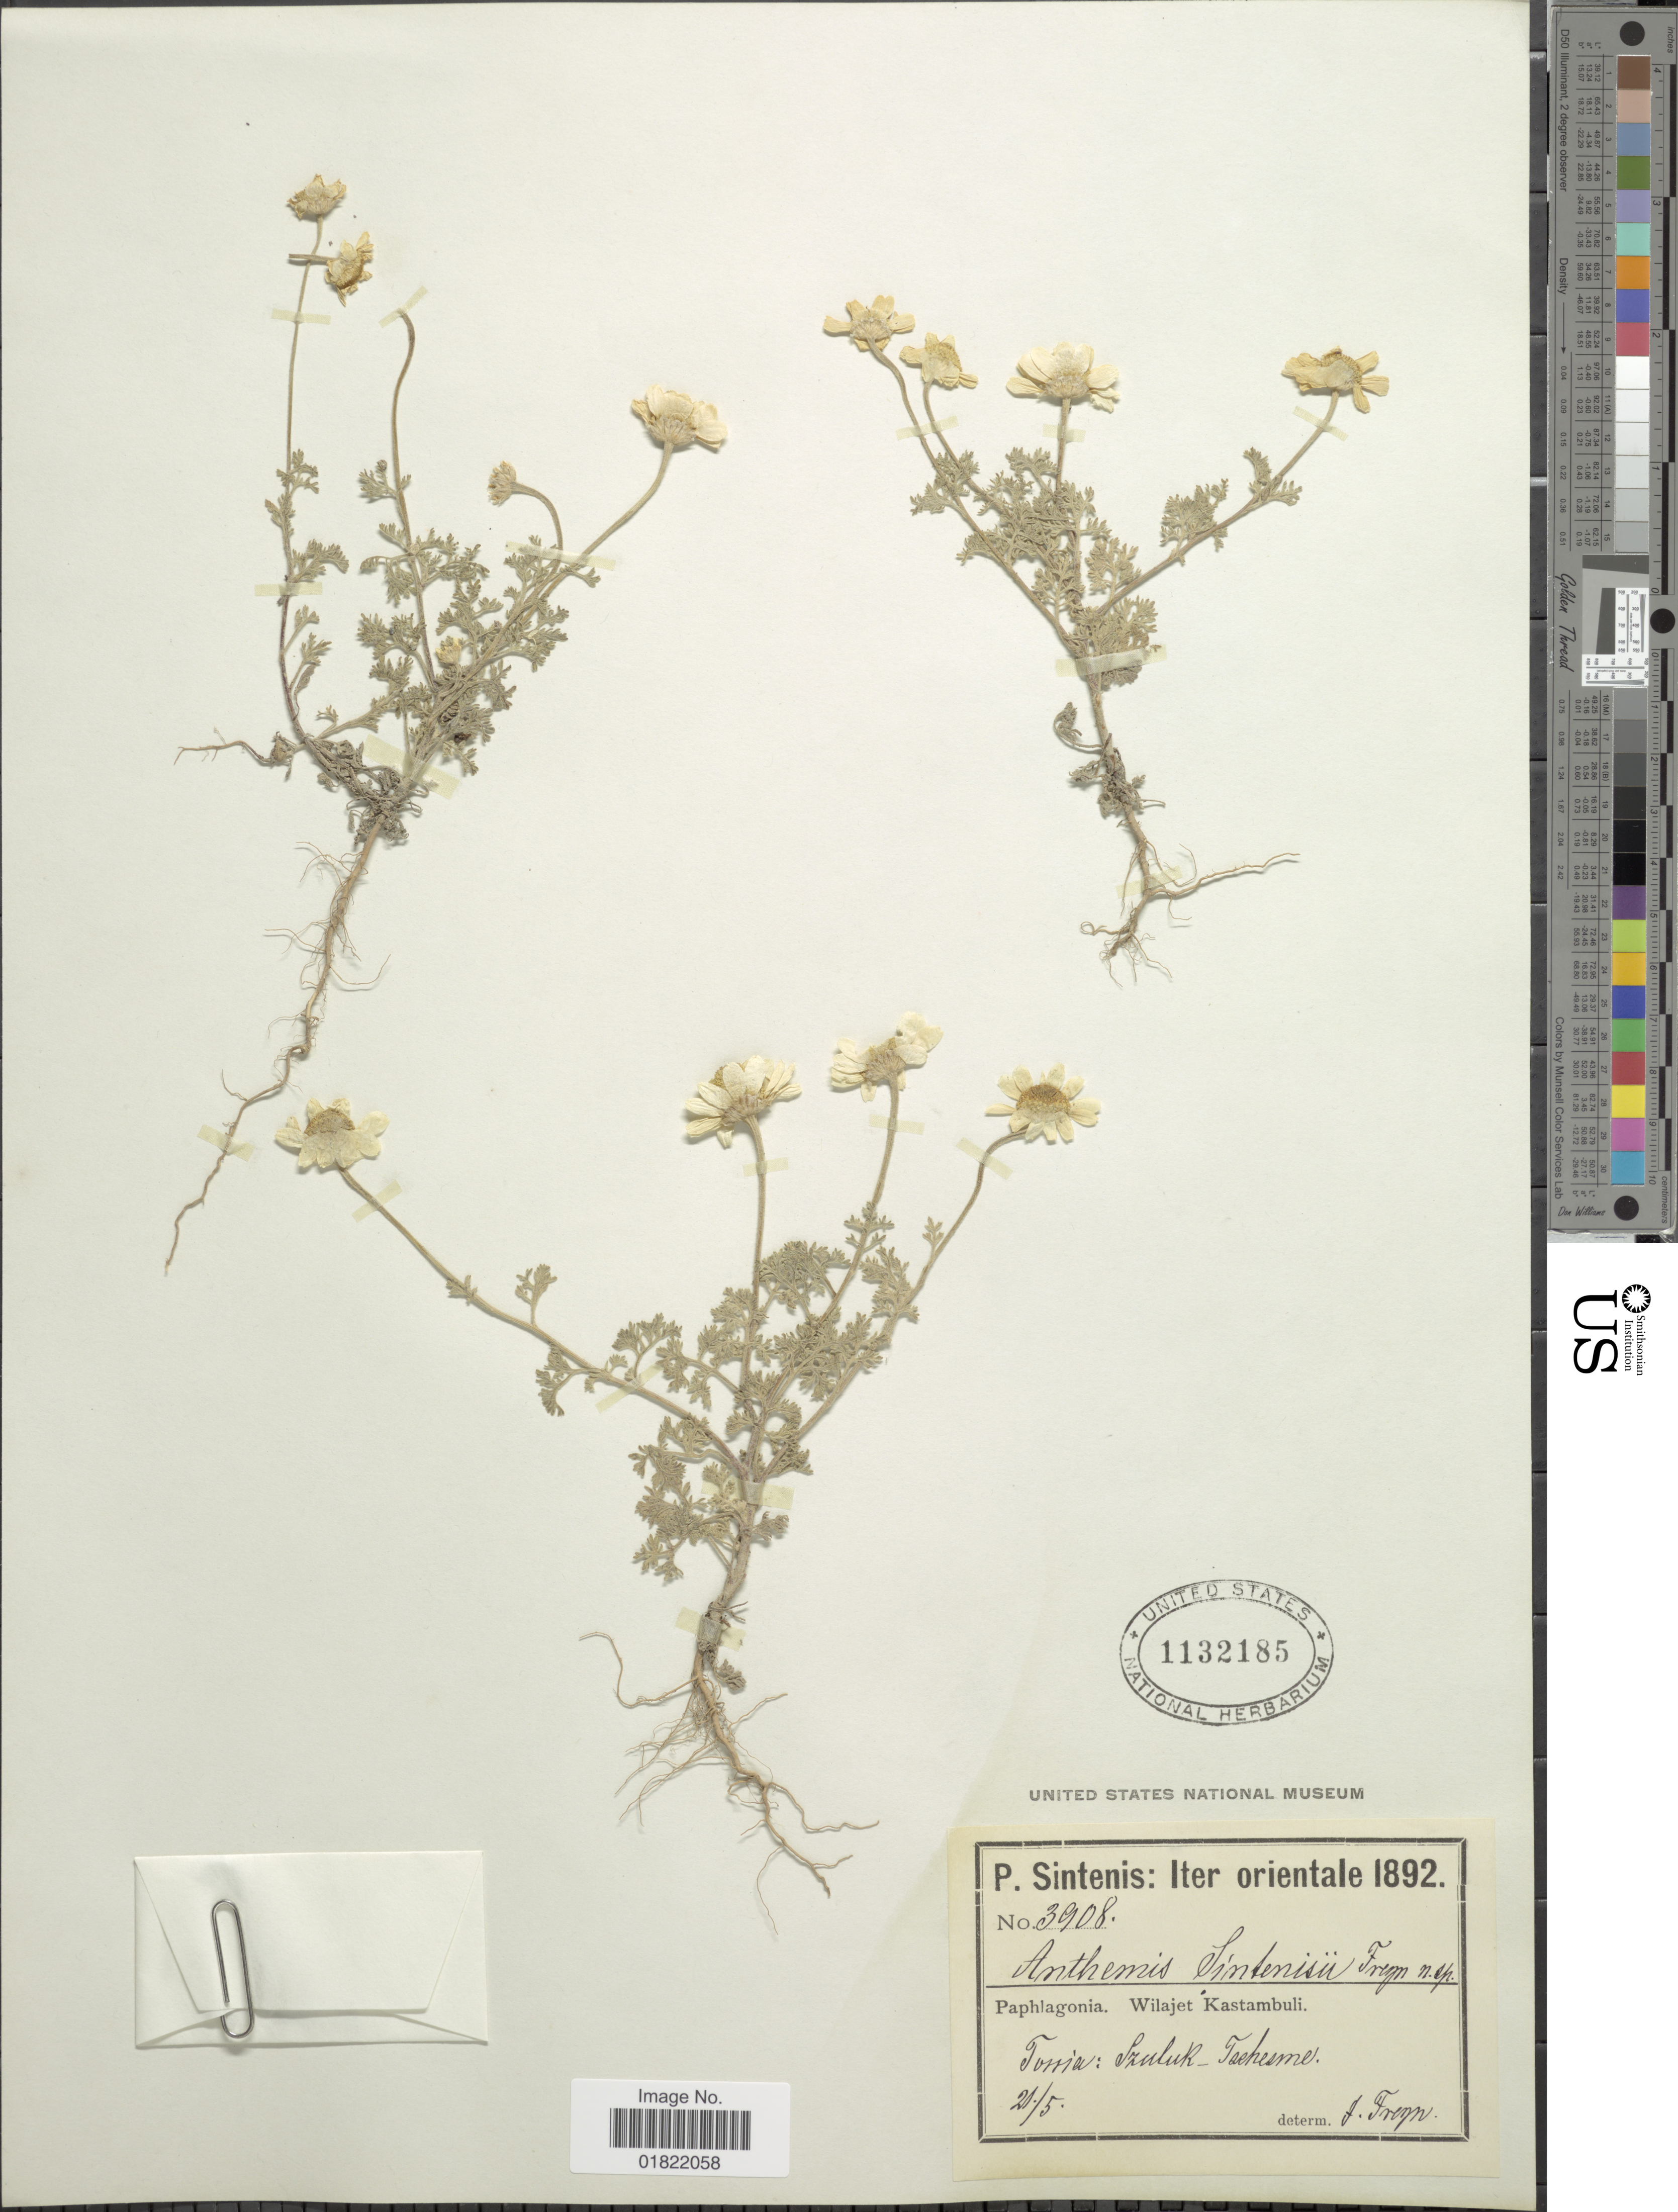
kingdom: Plantae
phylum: Tracheophyta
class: Magnoliopsida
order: Asterales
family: Asteraceae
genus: Anthemis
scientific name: Anthemis sintenisii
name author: Freyn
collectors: P. Sintenis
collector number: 3908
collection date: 1892-05-21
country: Turkey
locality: Iter Orientale, Pahlagonia, Wilajet Kastambuli, Tossia: Szuluk - Tsehesme.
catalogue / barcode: US 1132185